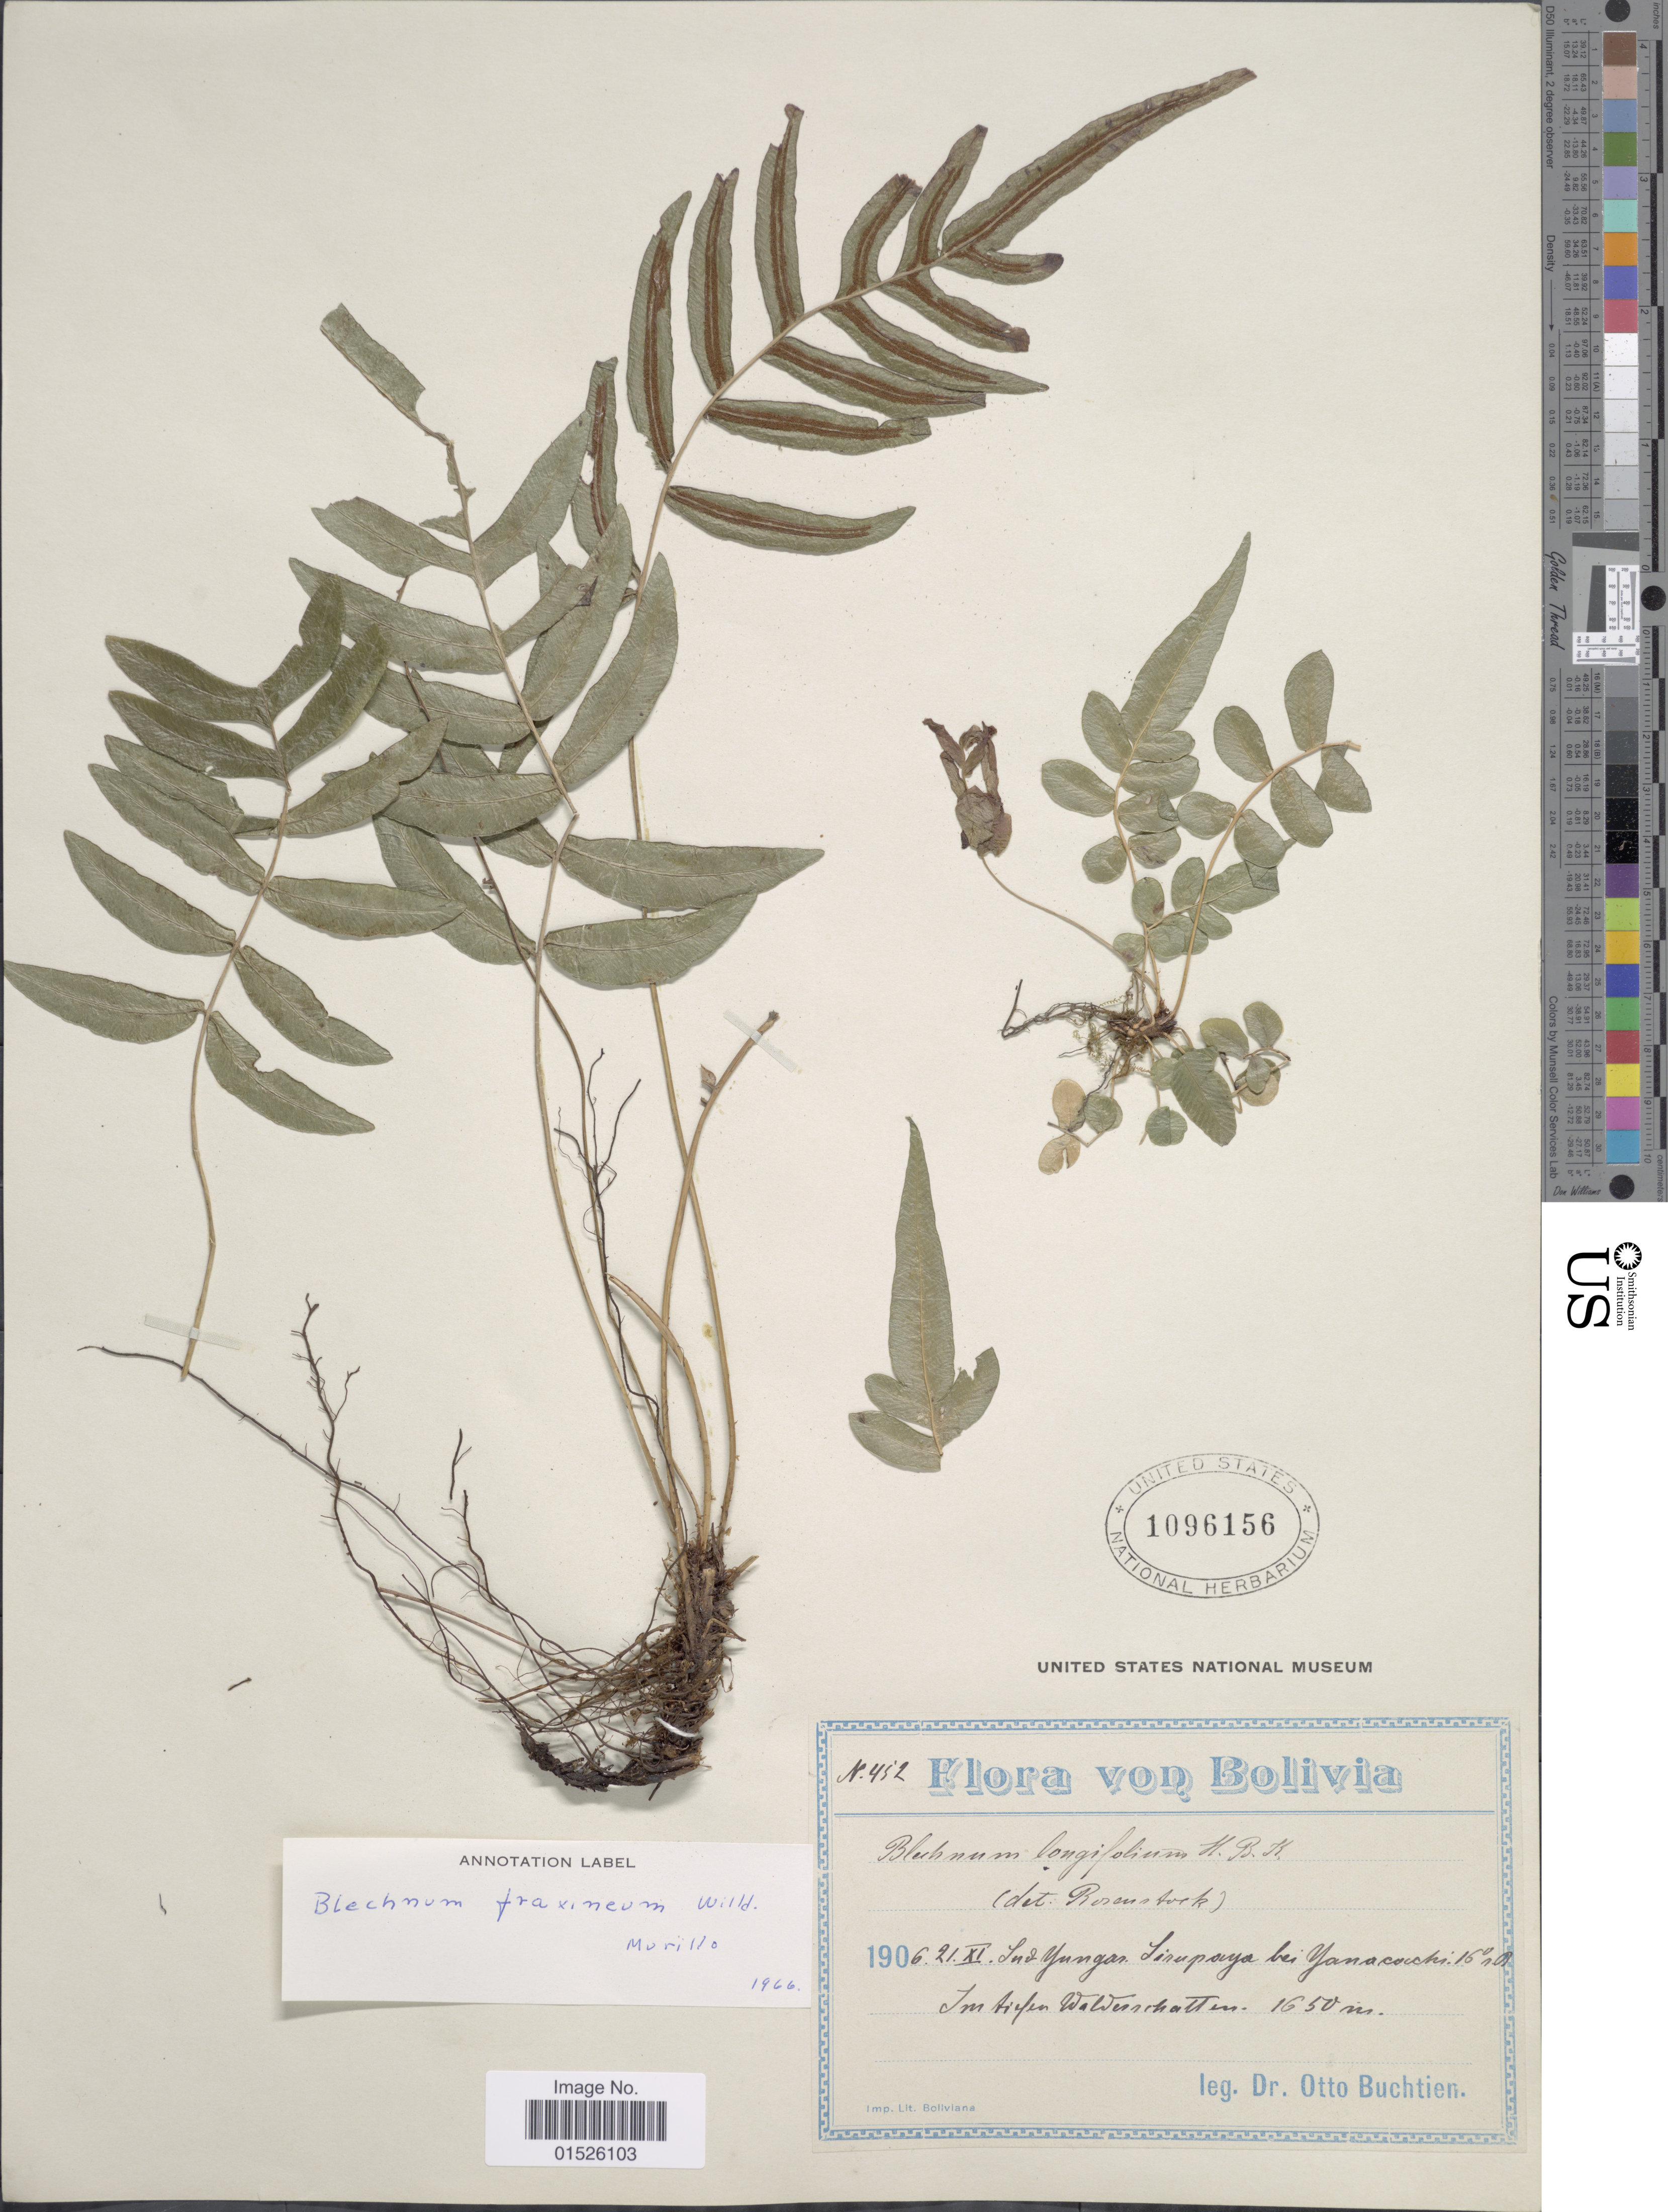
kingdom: Plantae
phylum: Tracheophyta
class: Polypodiopsida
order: Polypodiales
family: Blechnaceae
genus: Blechnum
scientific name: Blechnum gracile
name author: Kaulf.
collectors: O. Buchtien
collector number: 452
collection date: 1906-11-21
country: Bolivia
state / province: La Paz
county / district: Sud Yungas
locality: Sirupaya bei Yanacachi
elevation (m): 1650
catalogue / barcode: US 1096156